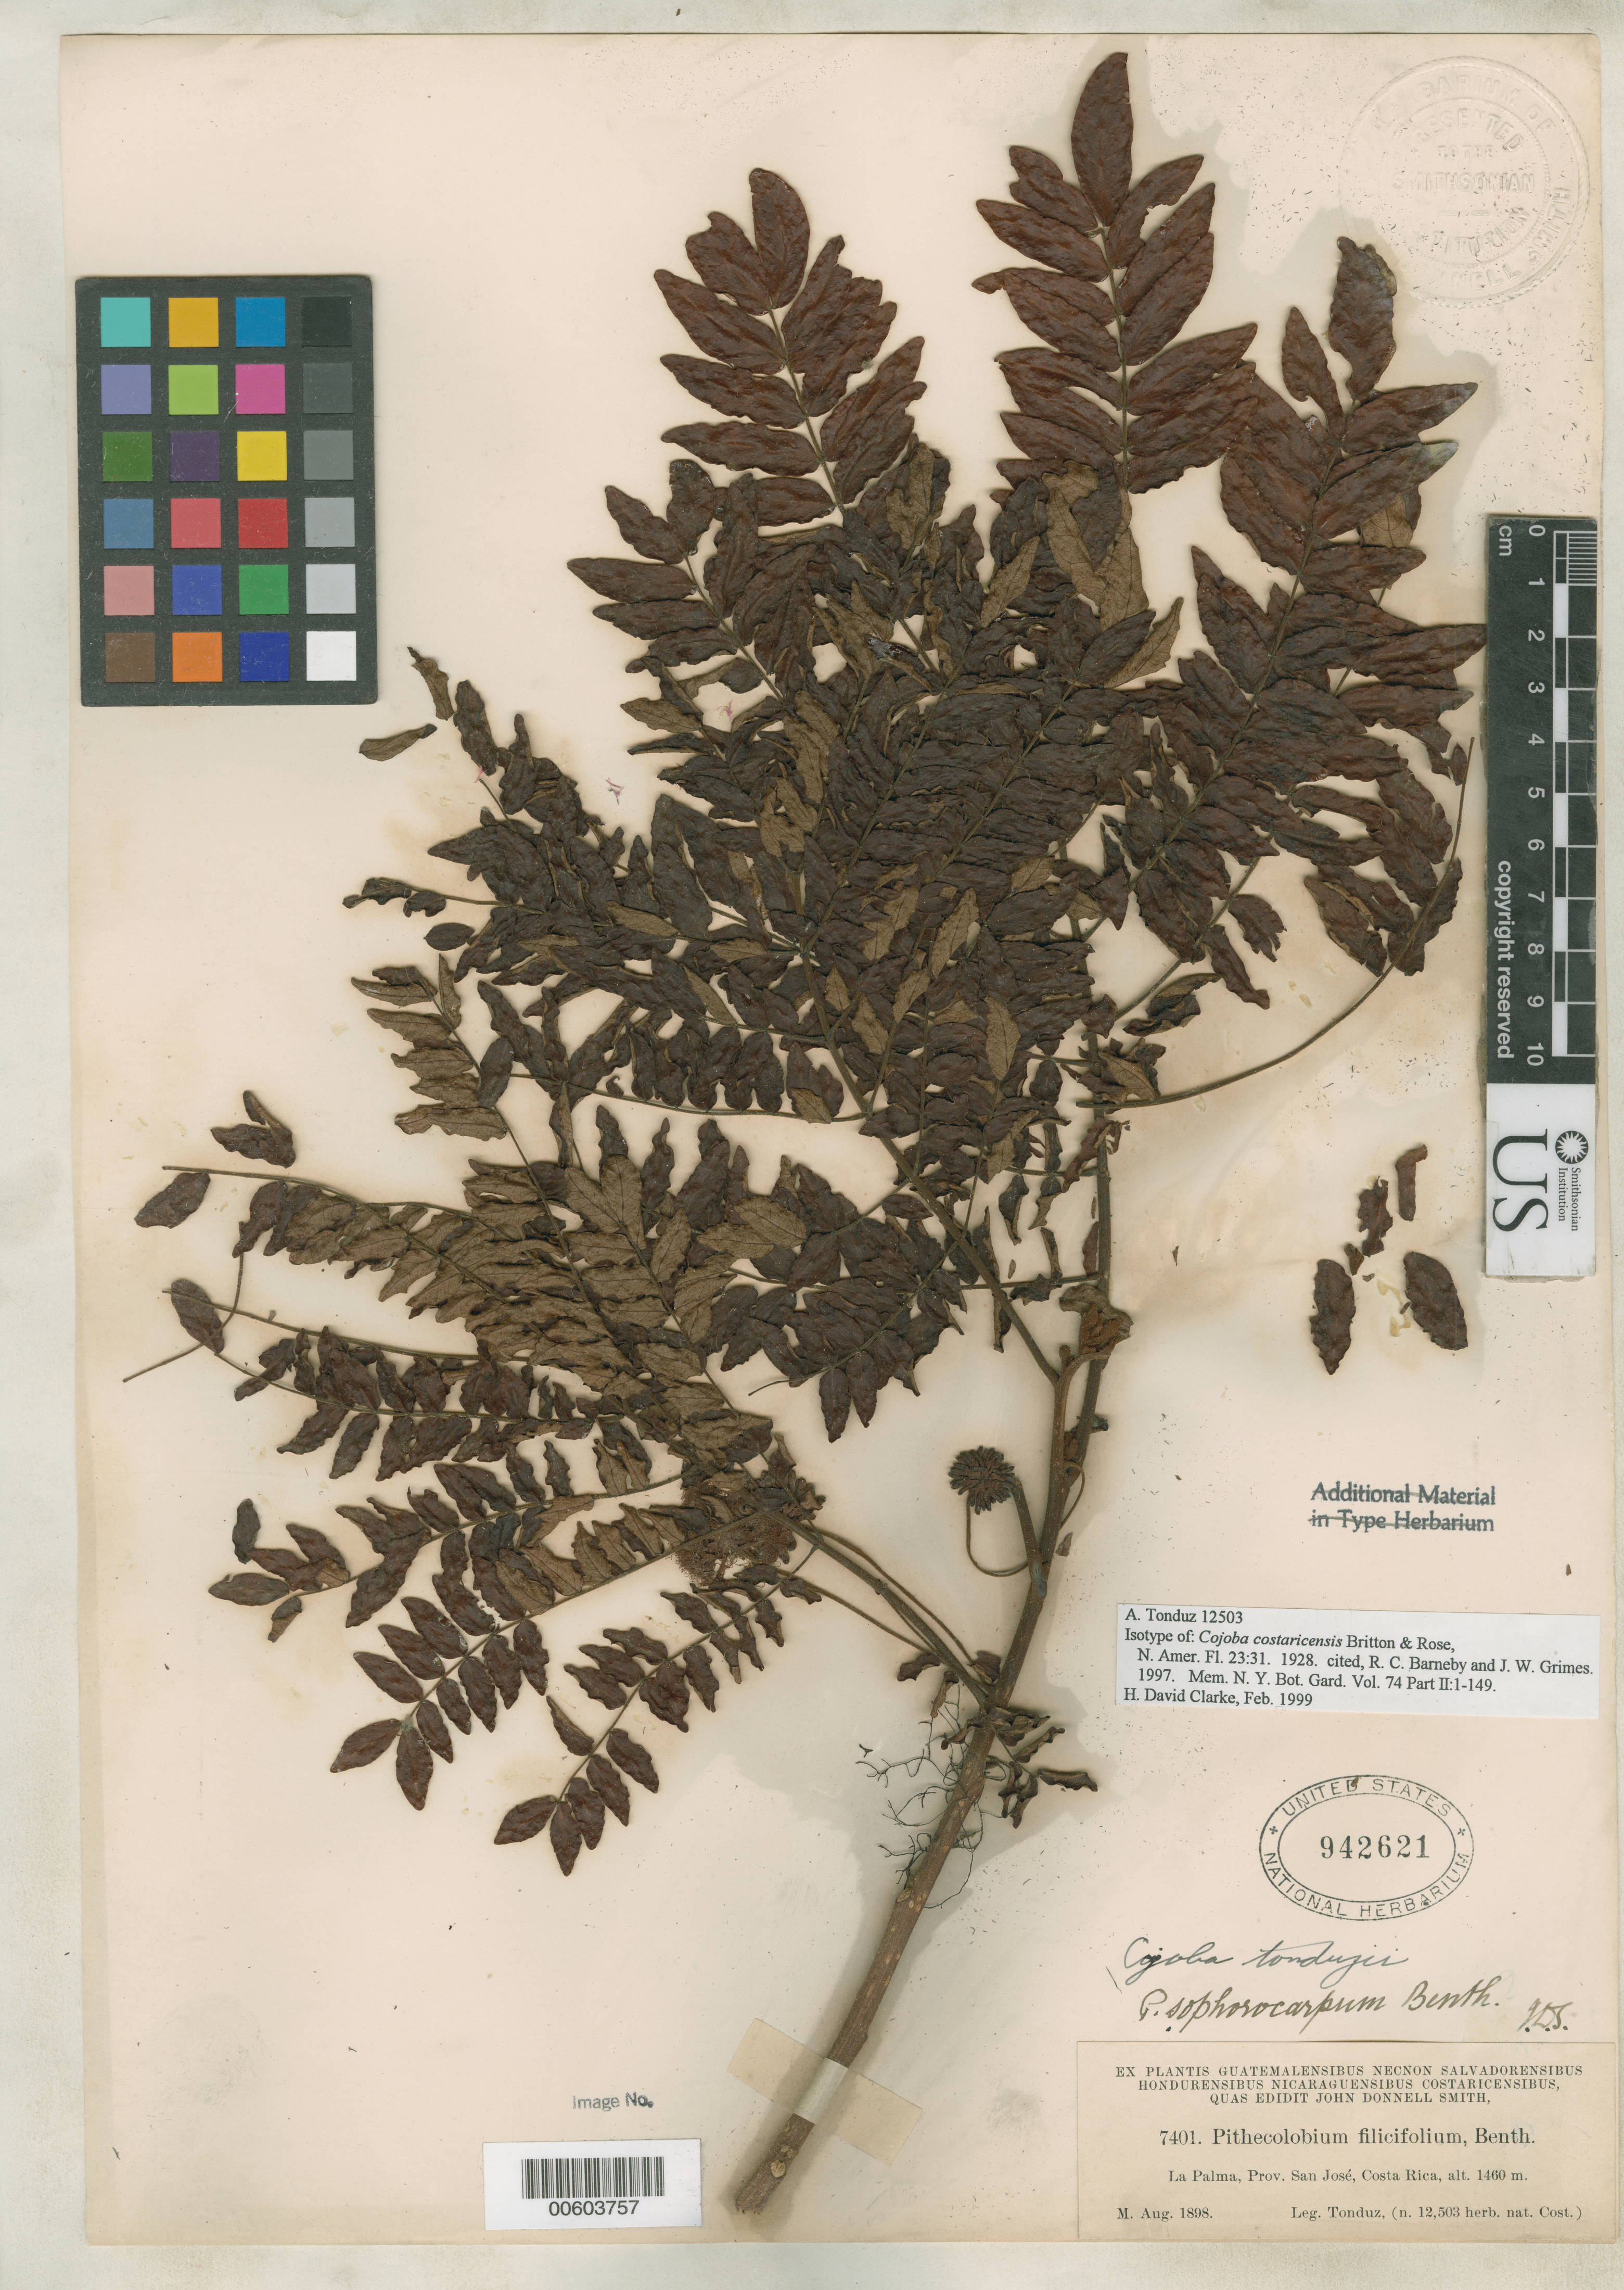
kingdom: Plantae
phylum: Tracheophyta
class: Magnoliopsida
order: Fabales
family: Fabaceae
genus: Cojoba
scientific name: Cojoba costaricensis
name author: Britton & Rose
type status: Isotype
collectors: A. Tonduz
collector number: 12503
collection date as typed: Aug 1898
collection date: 1898-08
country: Costa Rica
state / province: San José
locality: La Palma.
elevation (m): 1460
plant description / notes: From the herbarium of J. Donnell Smith.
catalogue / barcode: US 942621